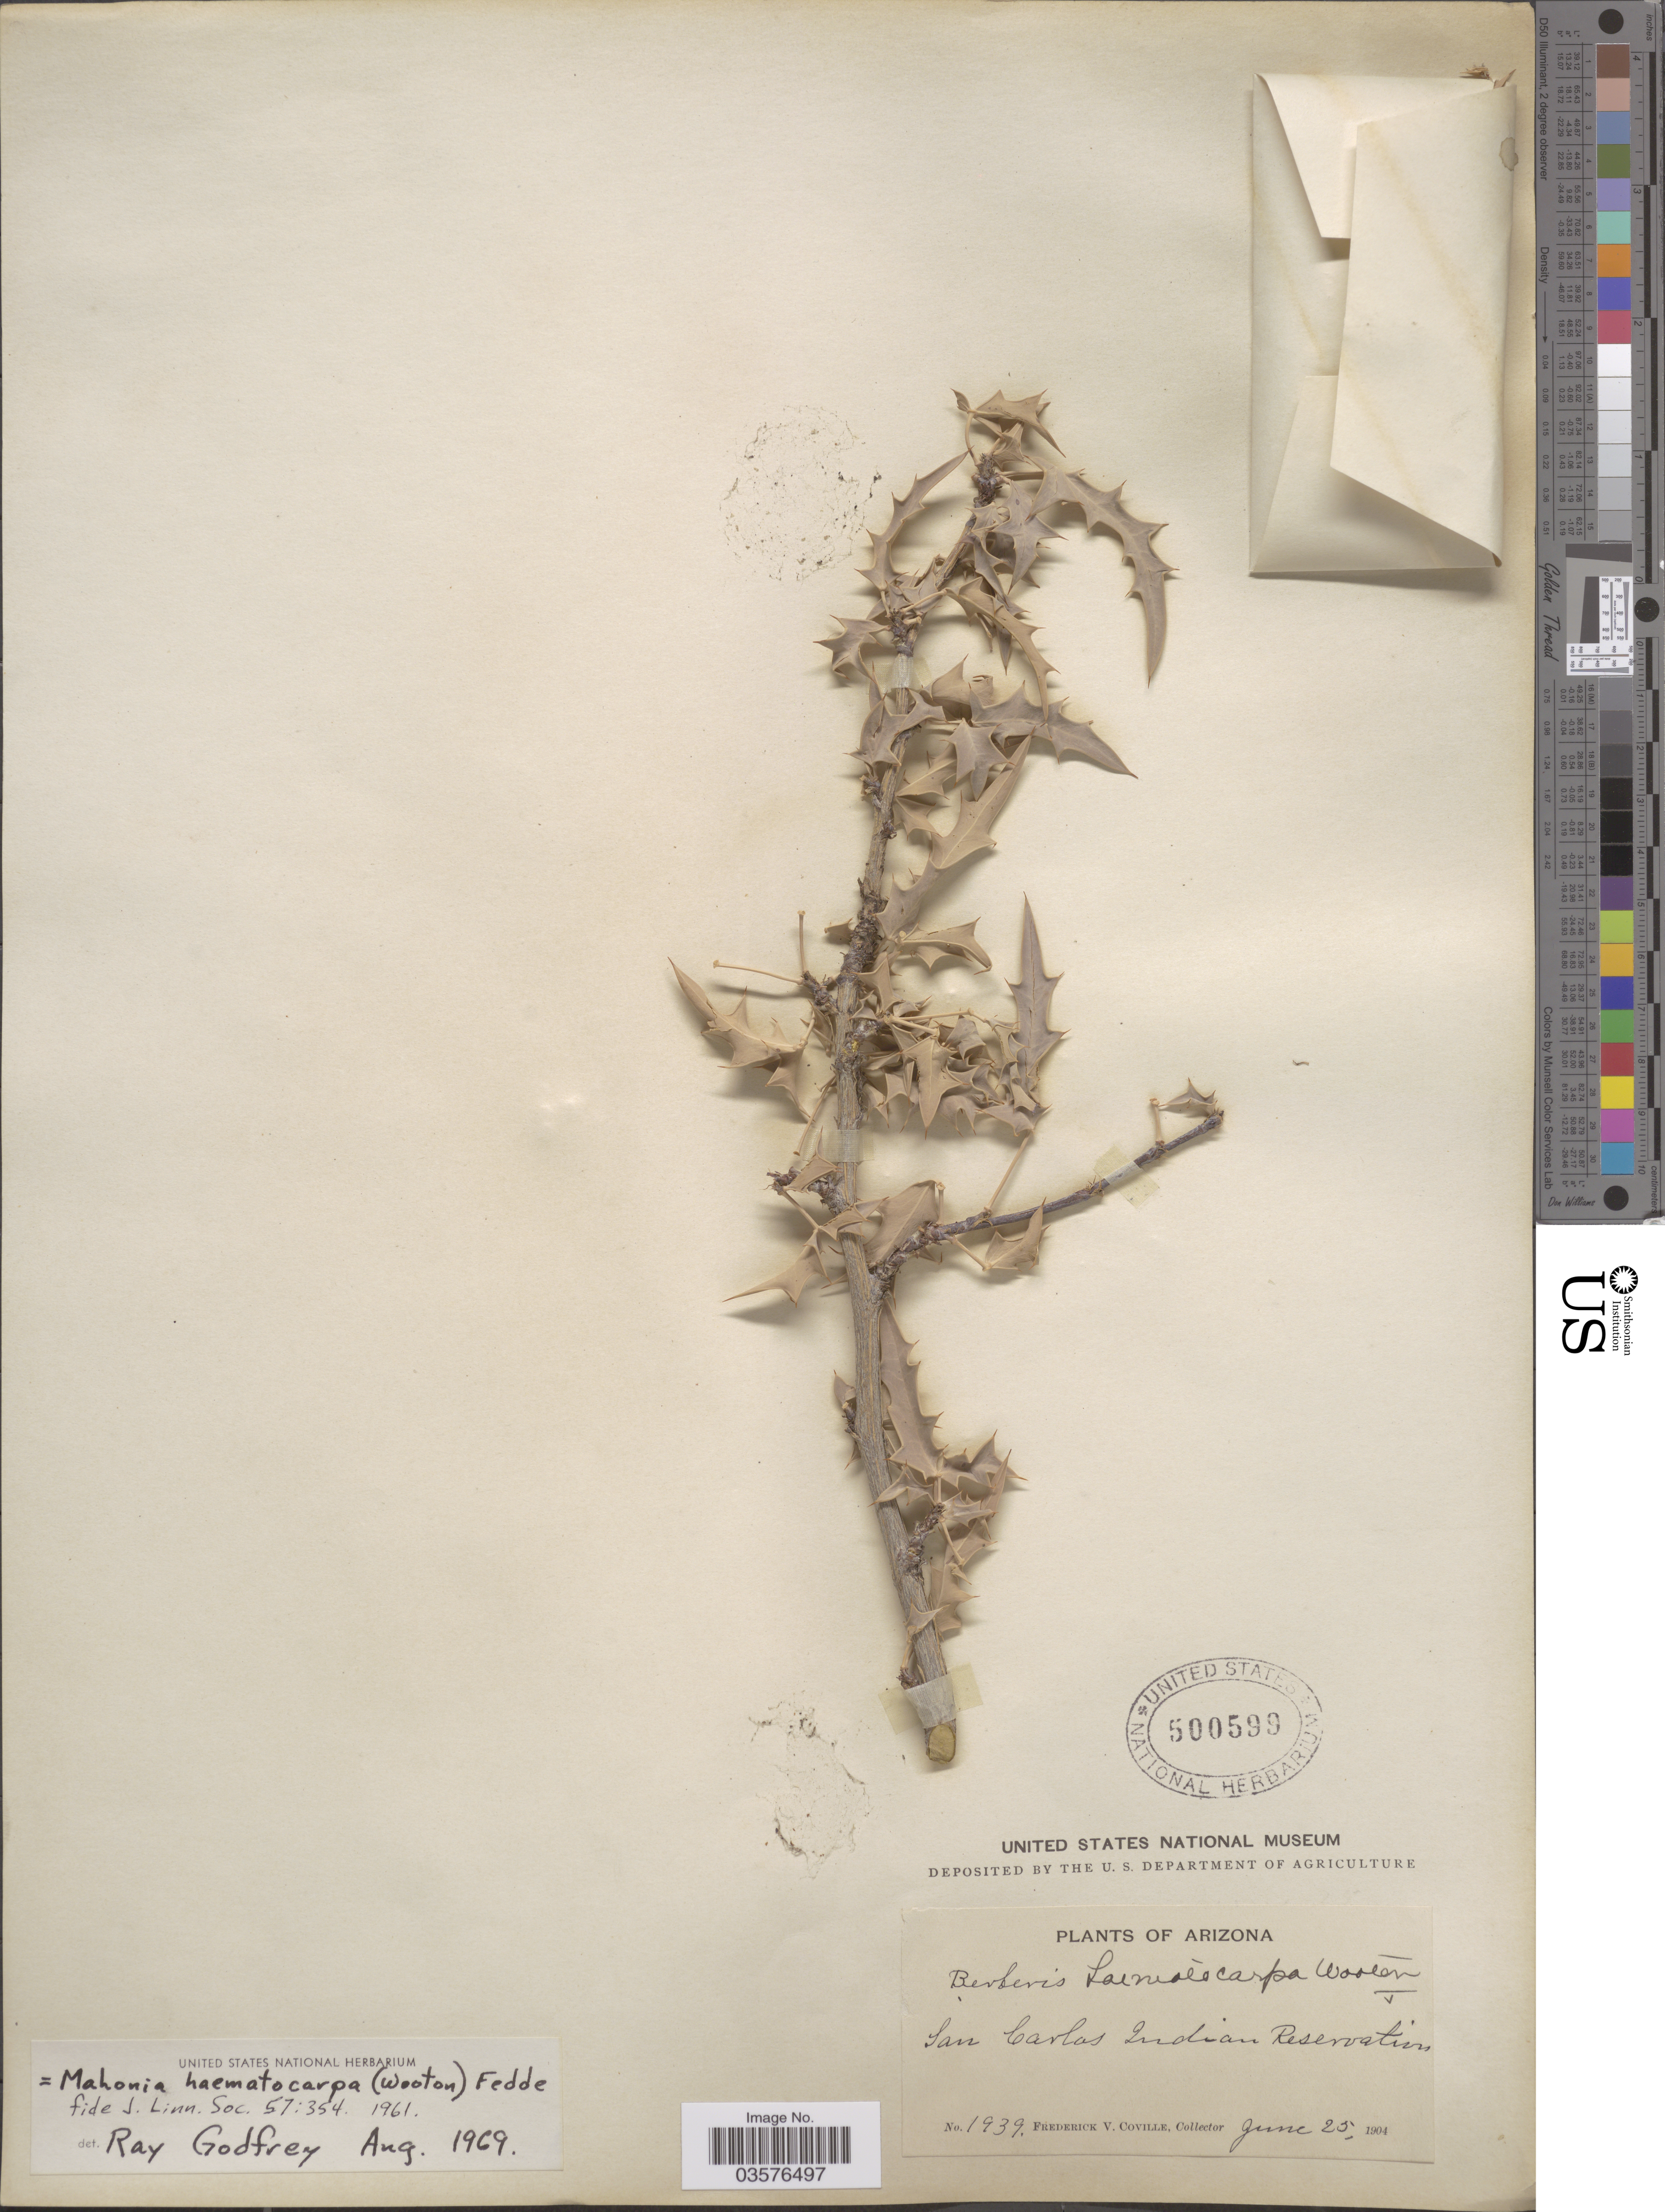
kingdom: Plantae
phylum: Tracheophyta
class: Magnoliopsida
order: Ranunculales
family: Berberidaceae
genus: Mahonia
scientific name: Mahonia haematocarpa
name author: (Wooton) Fedde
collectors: F. V. Coville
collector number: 1939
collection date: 1904-06-25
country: United States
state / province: Arizona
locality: San Carlos Indian Reservation.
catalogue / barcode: US 500599